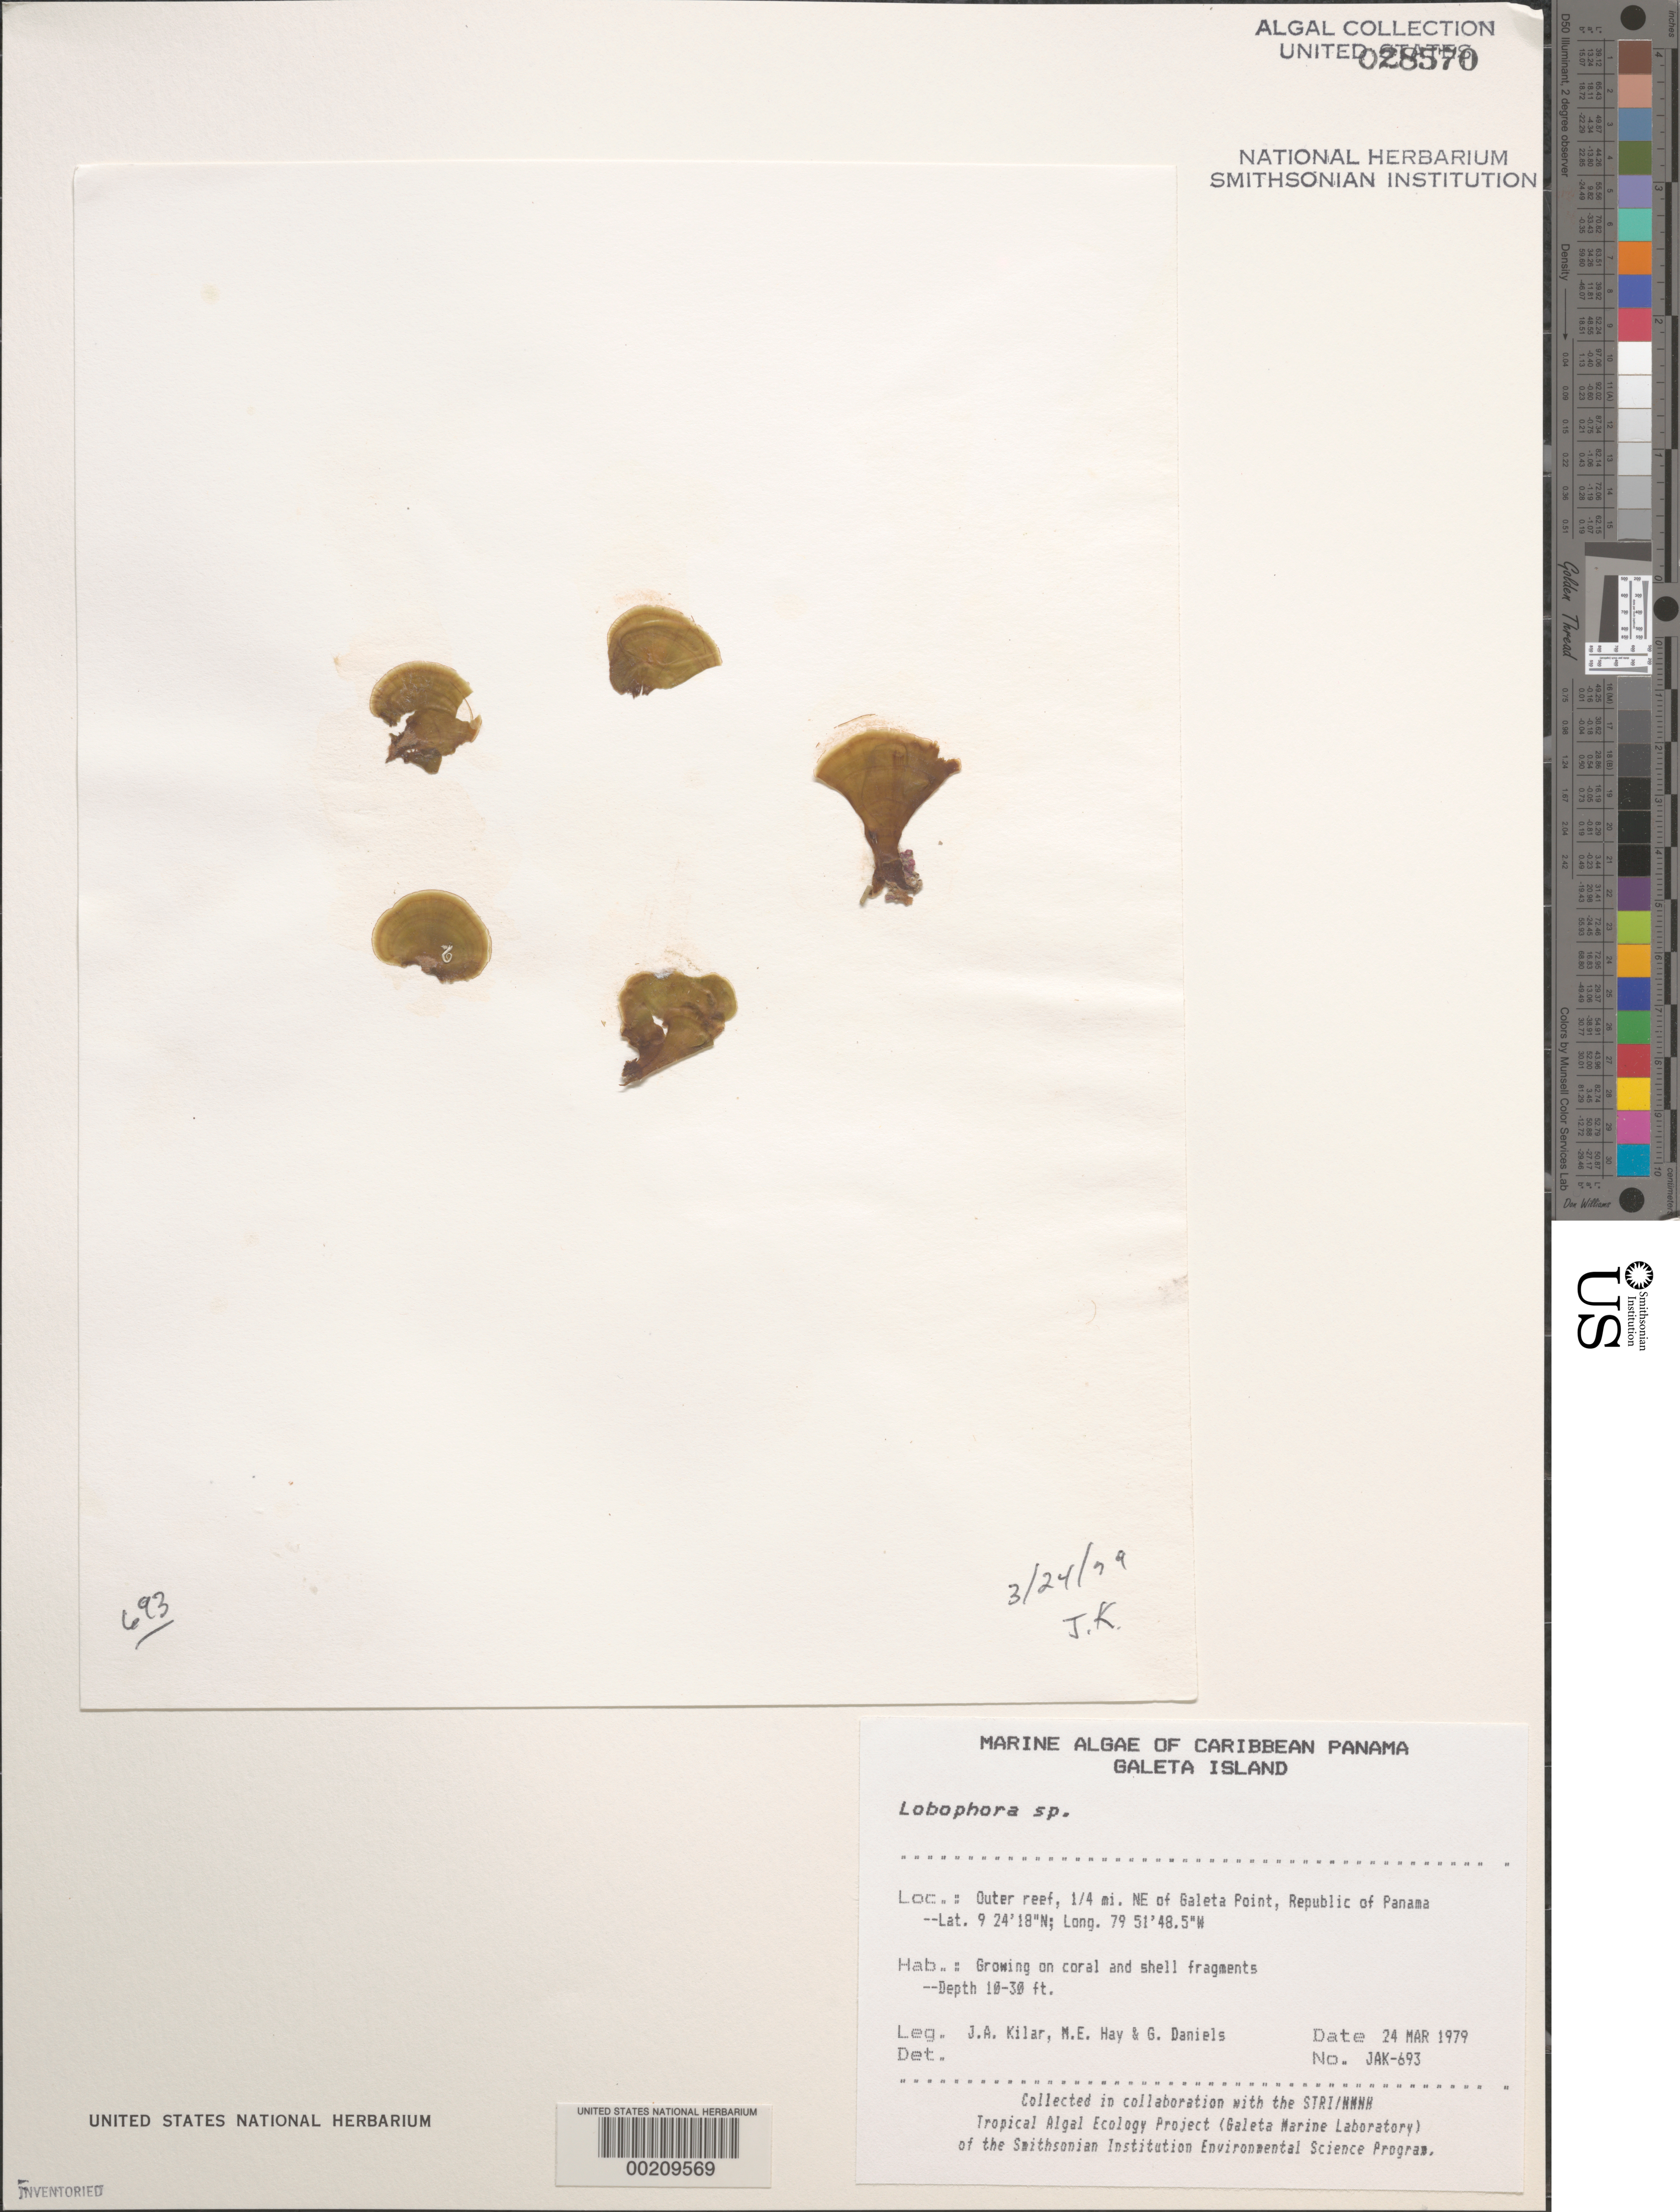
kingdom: Chromista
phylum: Ochrophyta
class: Phaeophyceae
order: Dictyotales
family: Dictyotaceae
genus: Lobophora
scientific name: Lobophora sp.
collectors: J. A. Kilar, M. E. Hay & G. S. Daniels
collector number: JAK-693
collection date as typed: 24 Mar 1979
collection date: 1979-03-24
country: Panama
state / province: Colón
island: Galeta Island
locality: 1/4th mile northeast of Galeta Point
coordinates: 9 24' 18" N, 79 51' 48.5" W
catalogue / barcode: US 28570